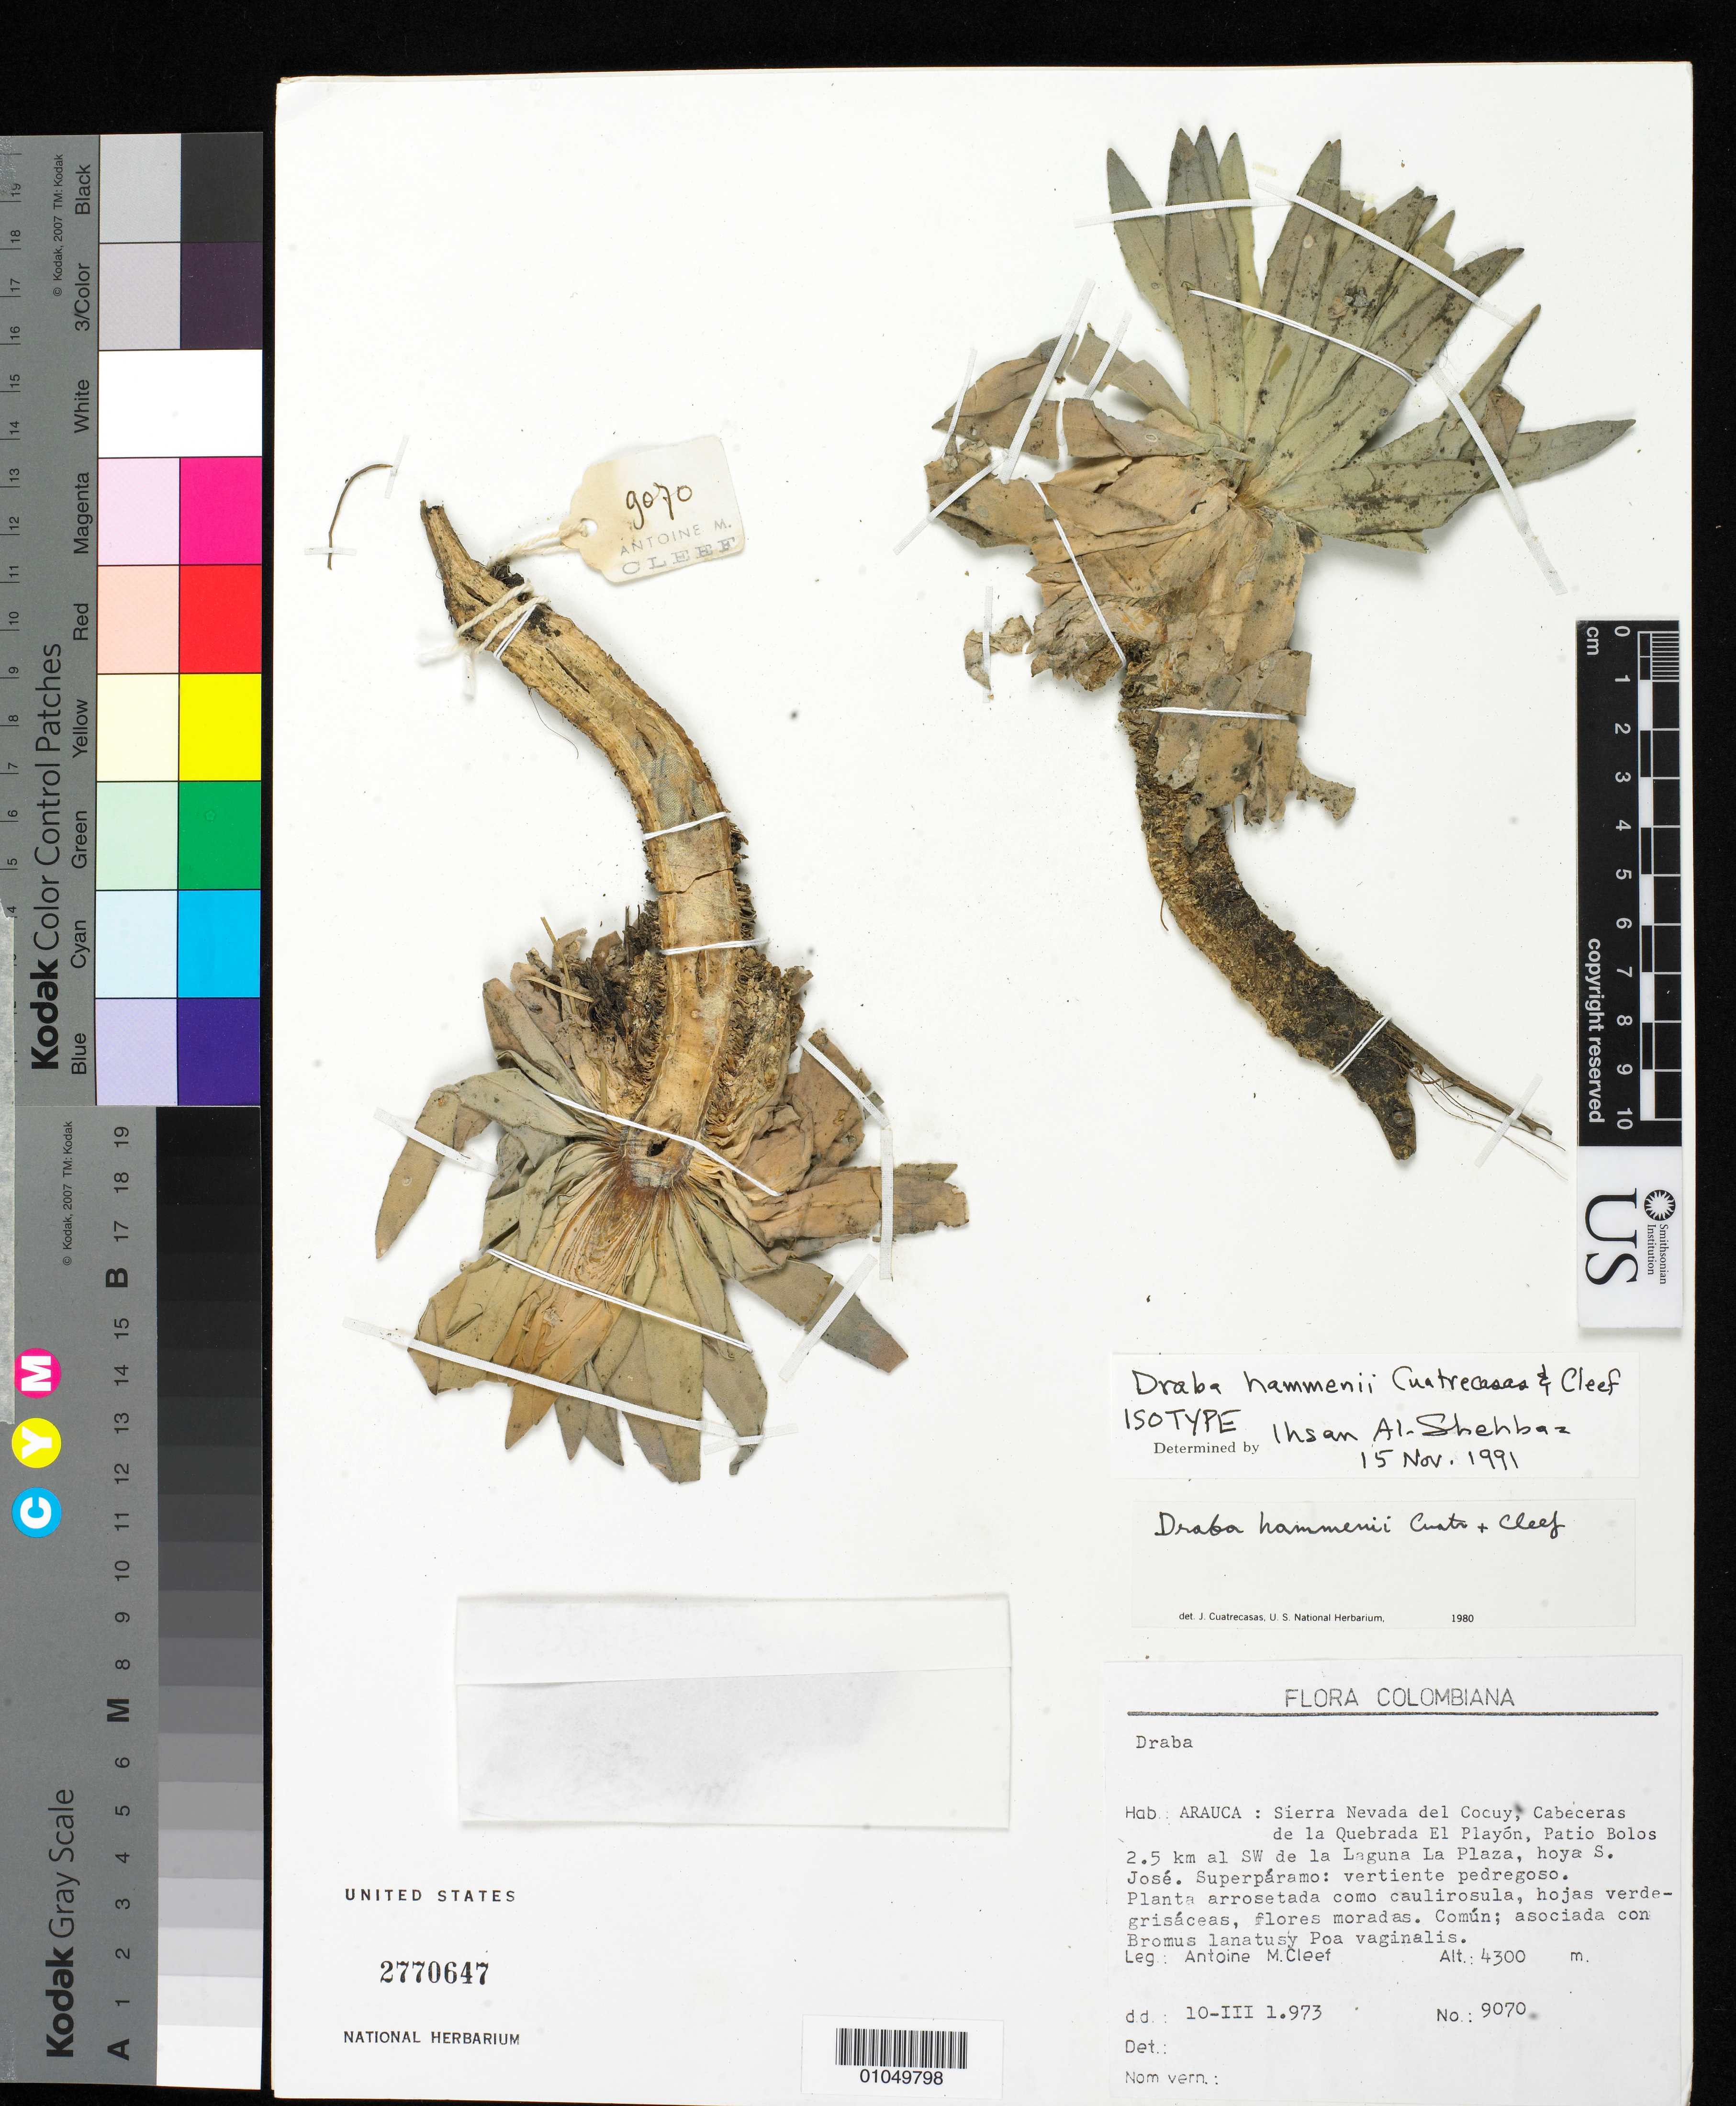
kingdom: Plantae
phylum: Tracheophyta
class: Magnoliopsida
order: Brassicales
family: Brassicaceae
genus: Draba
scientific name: Draba hammenii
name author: Cuatrec. & Cleef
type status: Isotype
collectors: A. M. Cleef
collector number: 9070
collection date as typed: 10 Mar 1973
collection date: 1973-03-10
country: Colombia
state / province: Arauca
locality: Arauca: Sierra Nevada del Cocuy, cabeceras de la Quebrada El Playón, Patio Bolos 2.5 km al SW de la Laguna La Plaze, hoya S. José.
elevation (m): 4300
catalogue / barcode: US 2770647